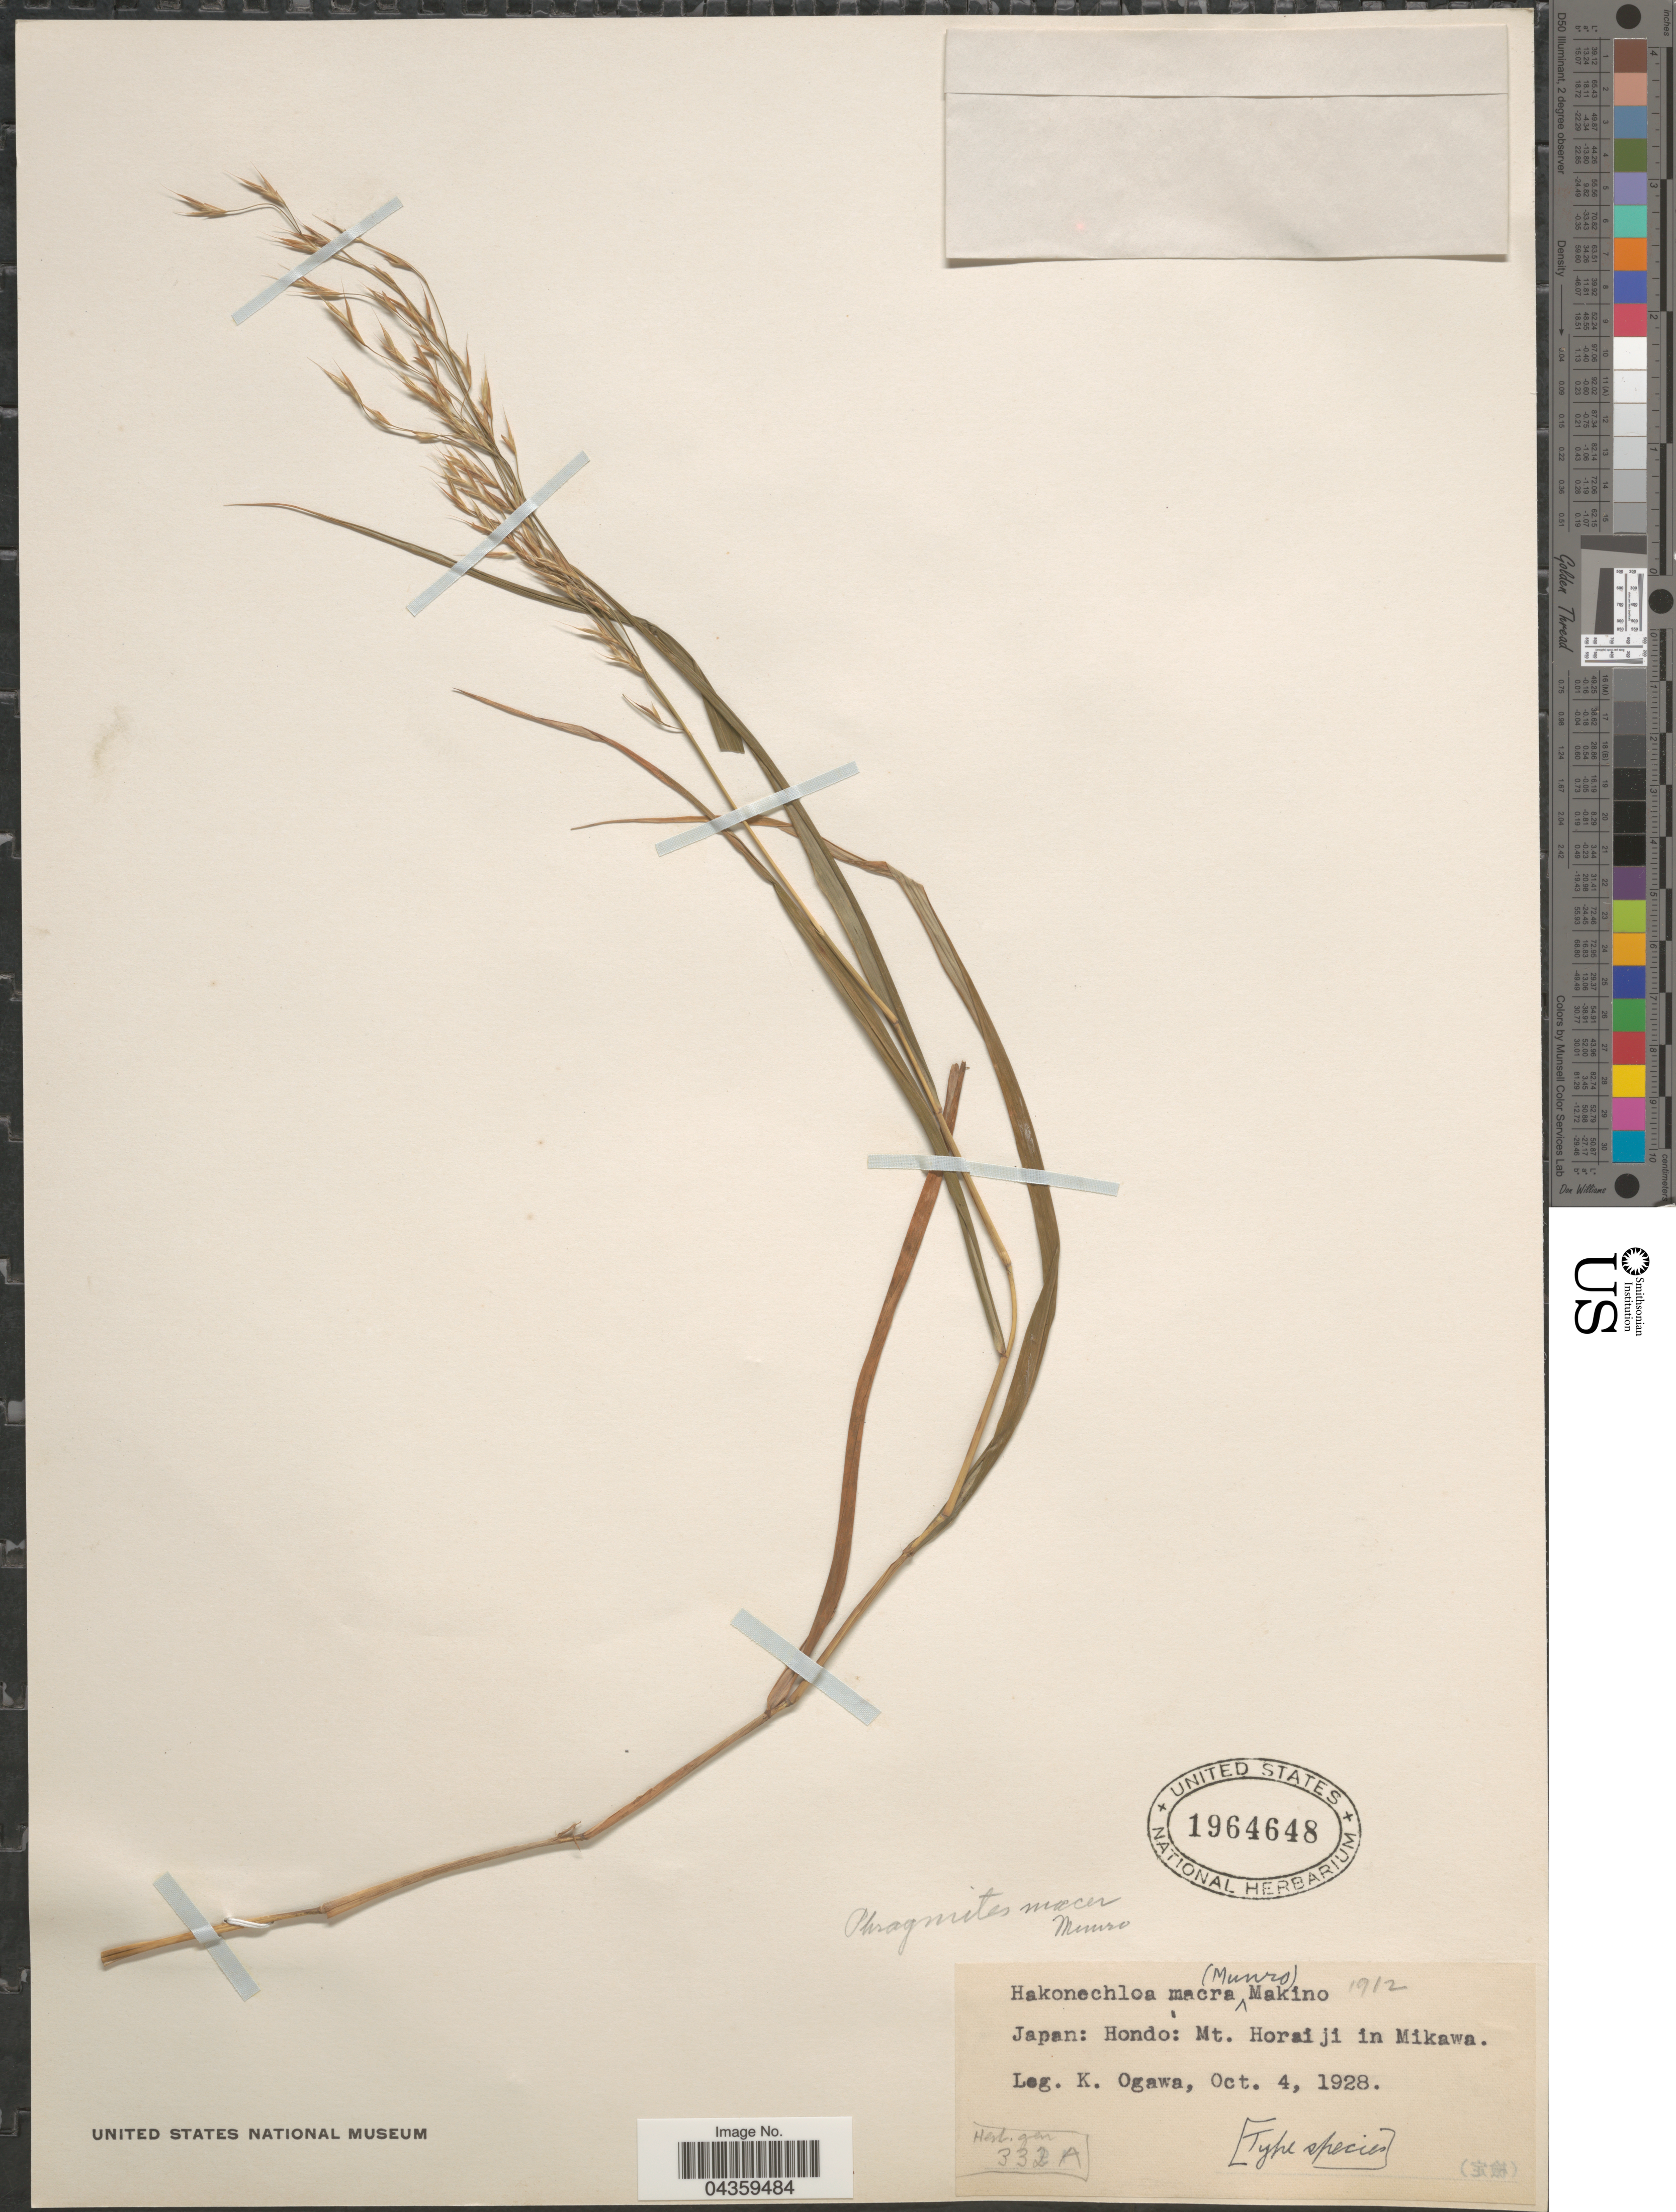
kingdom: Plantae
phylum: Tracheophyta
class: Liliopsida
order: Poales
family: Poaceae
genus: Hakonechloa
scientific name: Hakonechloa macra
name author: (Munro) Honda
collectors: K. Ogawa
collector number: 332A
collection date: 1928-10-04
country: Japan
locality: Hondo: Mt. Horaiji in Mikawa.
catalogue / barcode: US 1964648